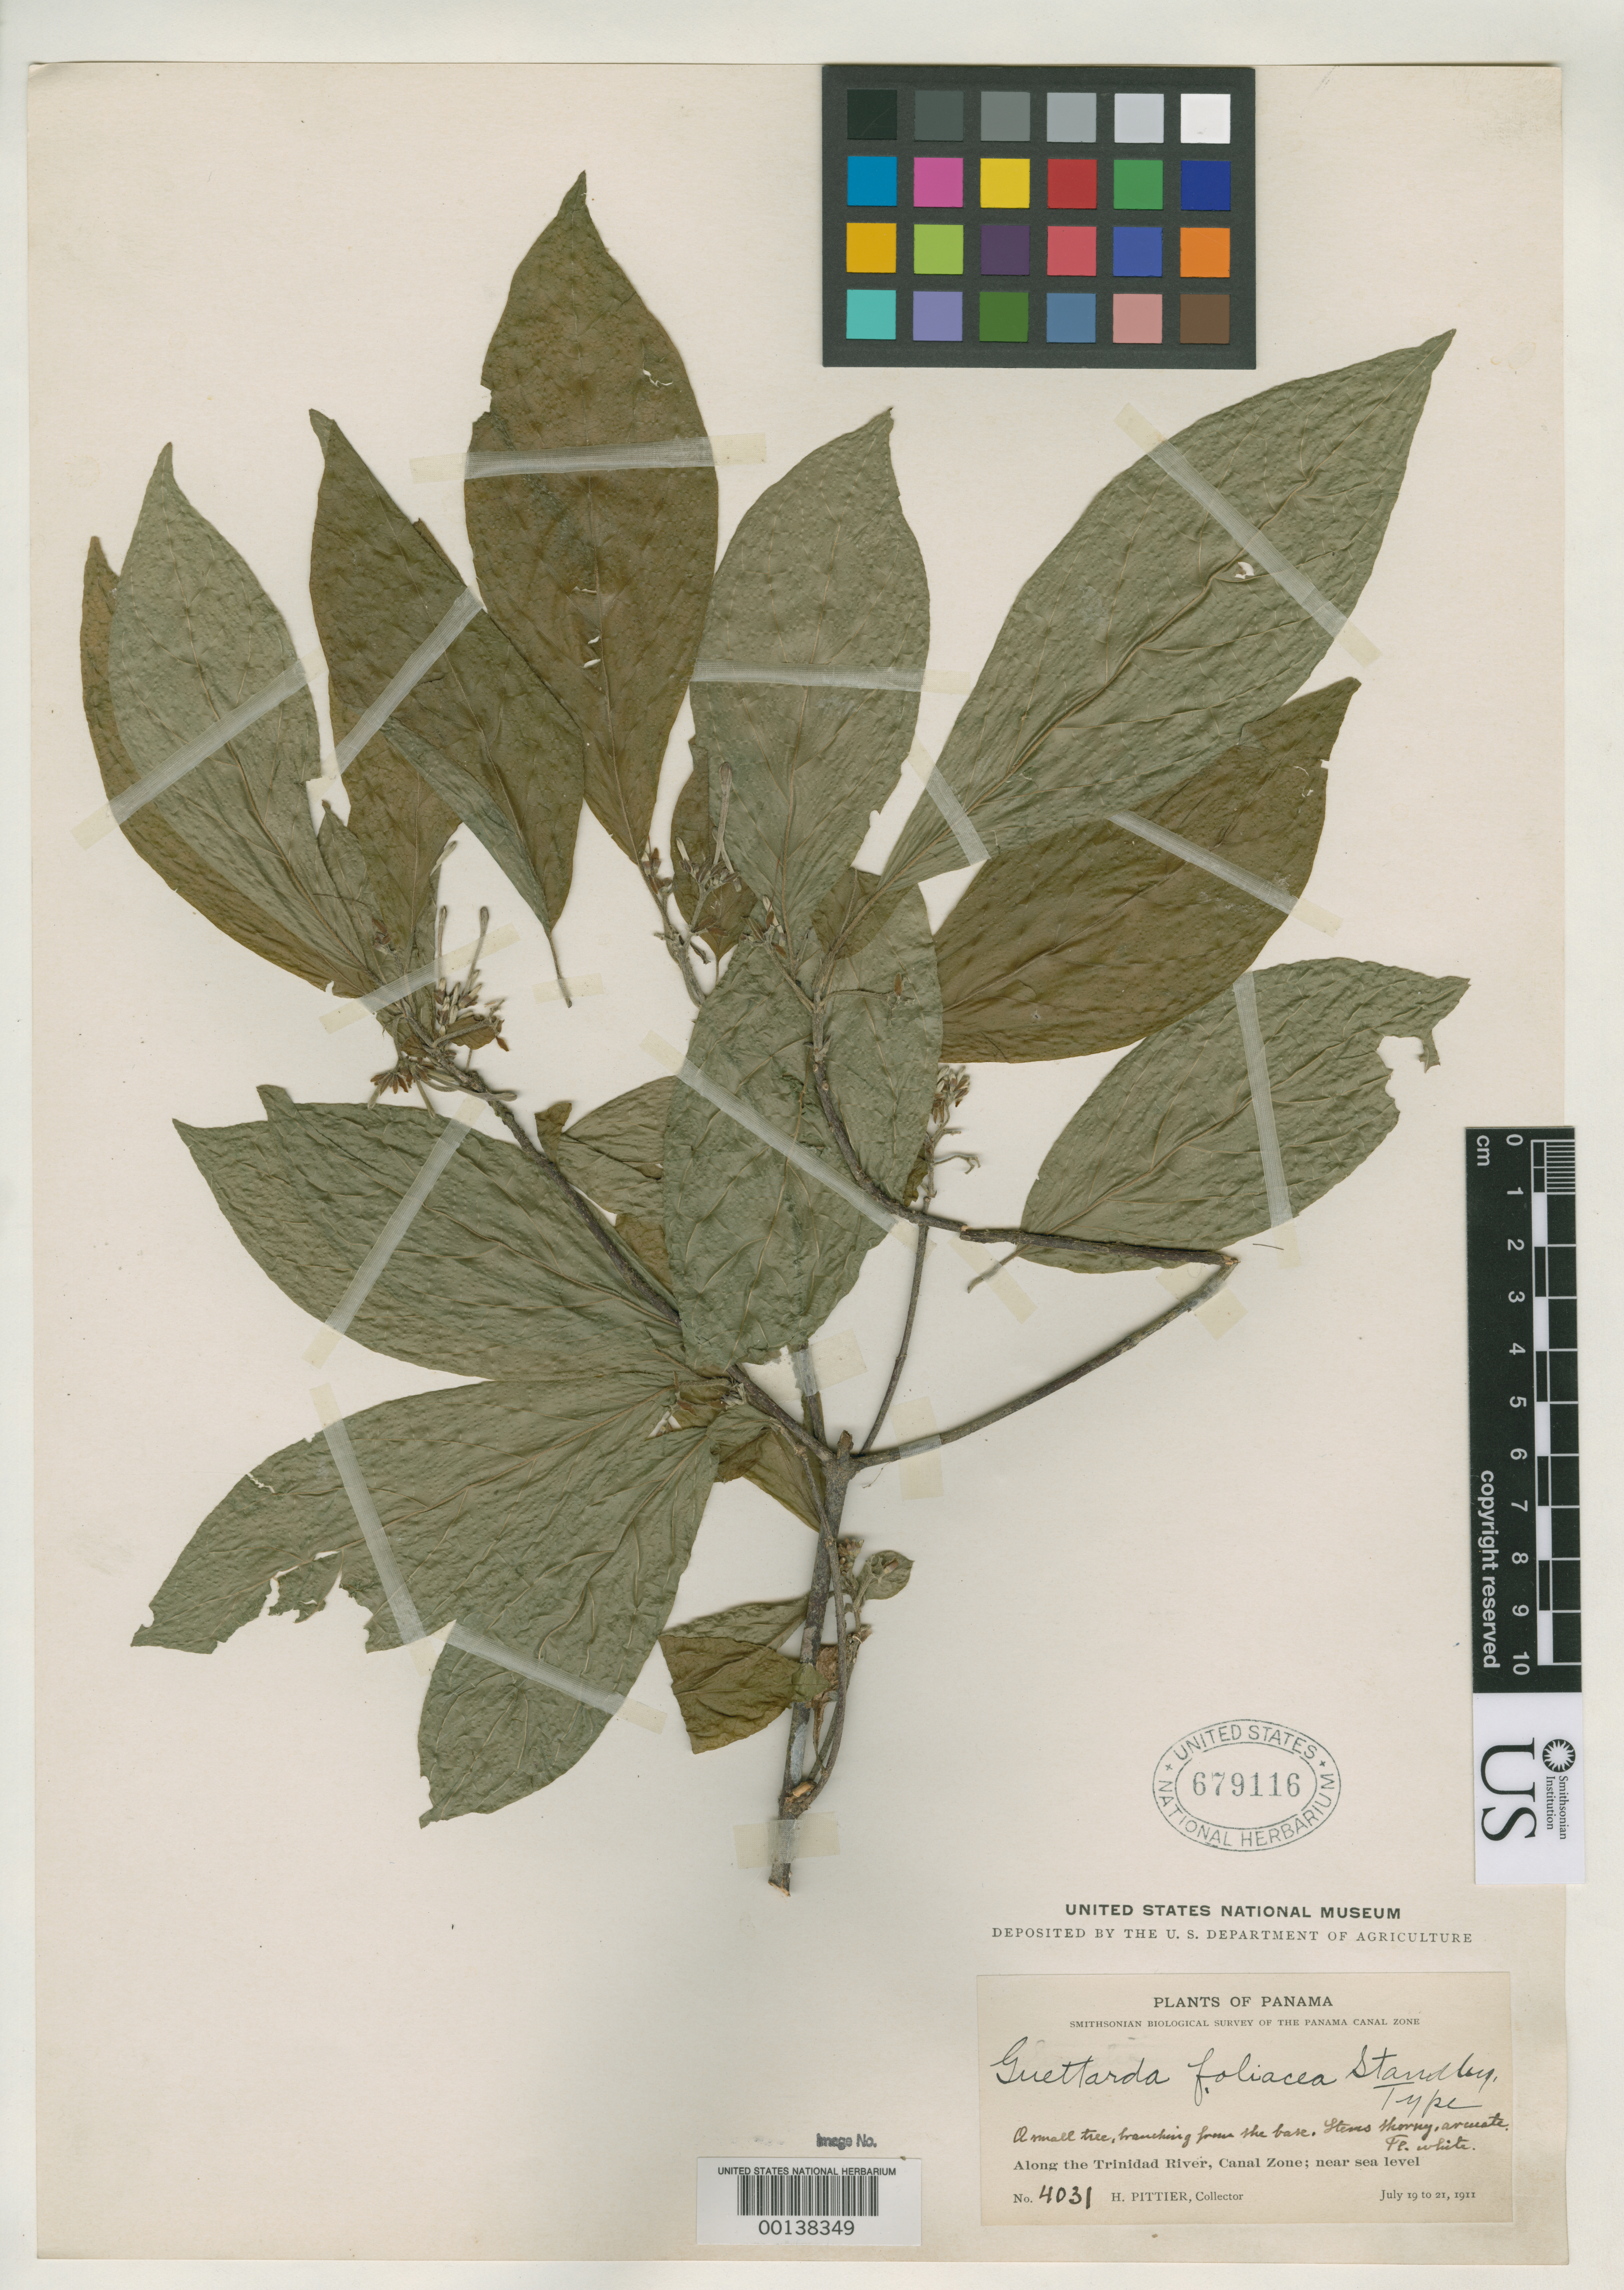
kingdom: Plantae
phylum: Tracheophyta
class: Magnoliopsida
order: Gentianales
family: Rubiaceae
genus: Guettarda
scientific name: Guettarda foliacea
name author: Standl.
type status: Holotype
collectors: H. F. Pittier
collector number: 4031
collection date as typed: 19 Jul 1911 to 21 Jul 1911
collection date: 1911-07-19/1911-07-21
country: Panama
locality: Trinidad River.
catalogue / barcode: US 679116